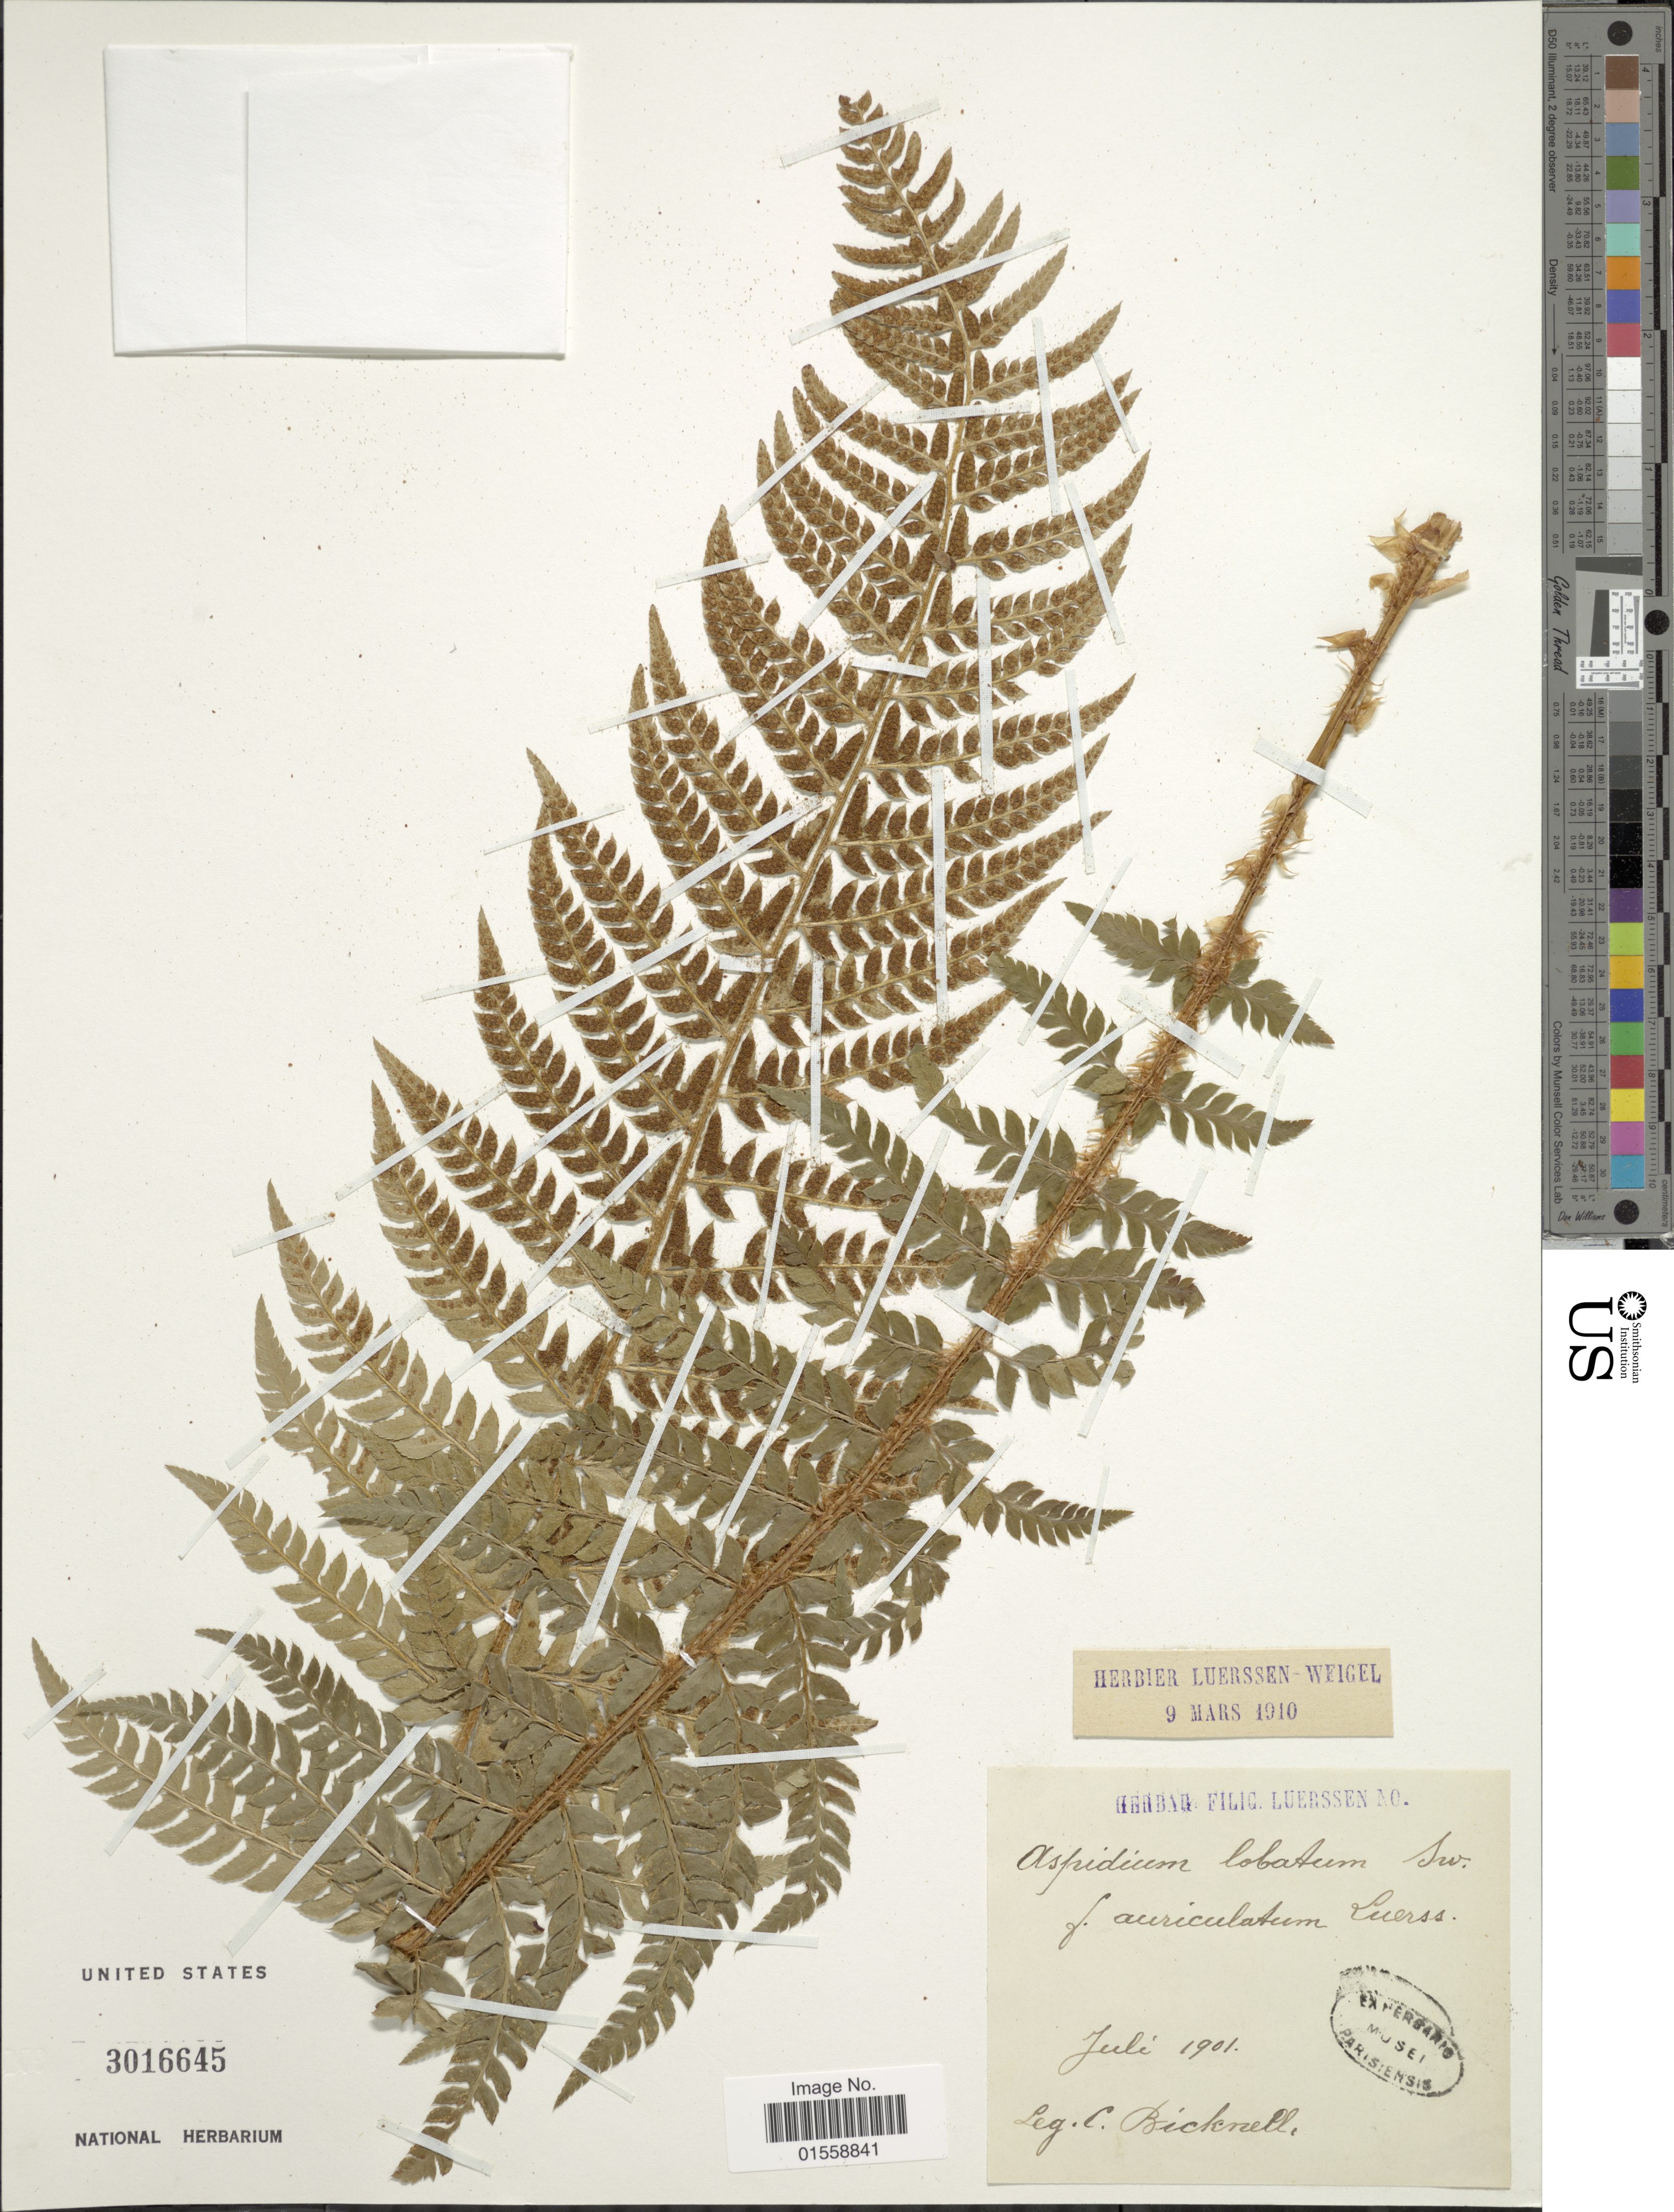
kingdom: Plantae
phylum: Tracheophyta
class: Polypodiopsida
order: Polypodiales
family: Dryopteridaceae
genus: Polystichum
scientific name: Polystichum x luerssenii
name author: (Dörfl.) Hahne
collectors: C. Bicknell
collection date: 1901-07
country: Italy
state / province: Liguria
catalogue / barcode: US 3016645